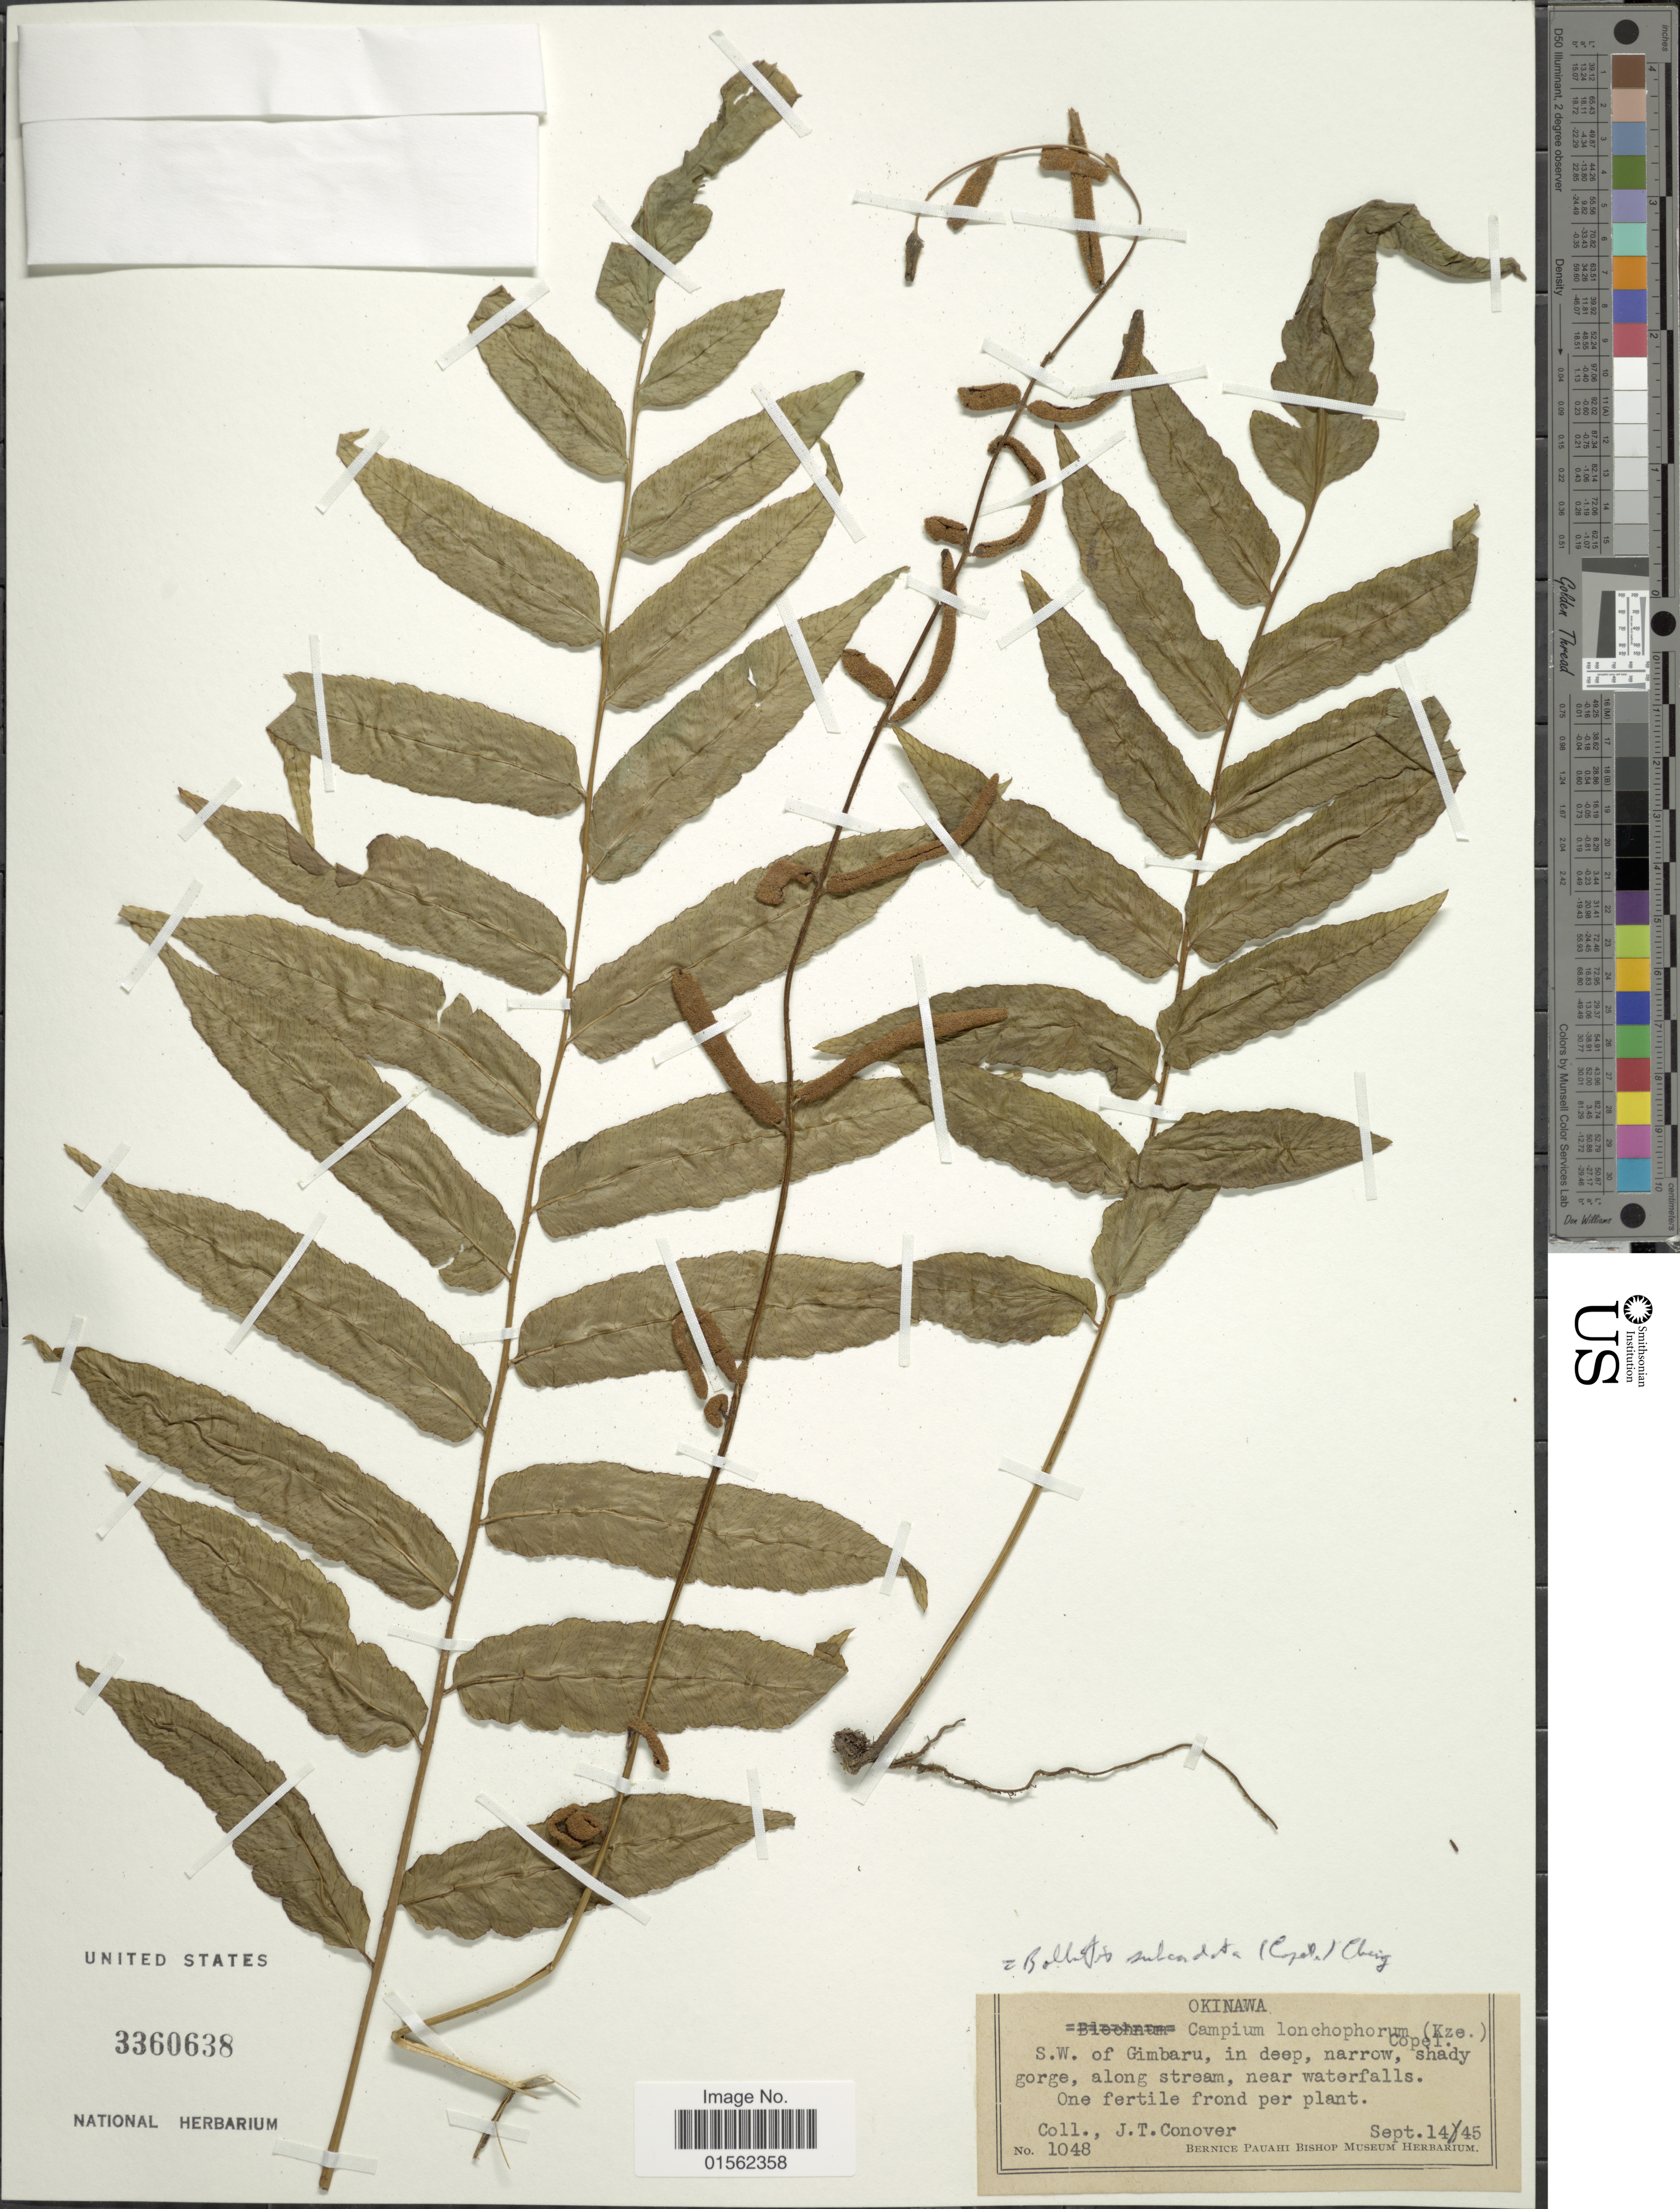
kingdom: Plantae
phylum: Tracheophyta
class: Polypodiopsida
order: Polypodiales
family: Dryopteridaceae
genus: Bolbitis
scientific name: Bolbitis subcordata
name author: (Copel.) Ching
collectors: J. T. Conover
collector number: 1048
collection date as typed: Transcribed d/m/y: 14/9/45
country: Japan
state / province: Okinawa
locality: S. W. of Gimbaru, in deep, narrow, shady gorge, along stream, near waterfalls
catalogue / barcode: US 3360638